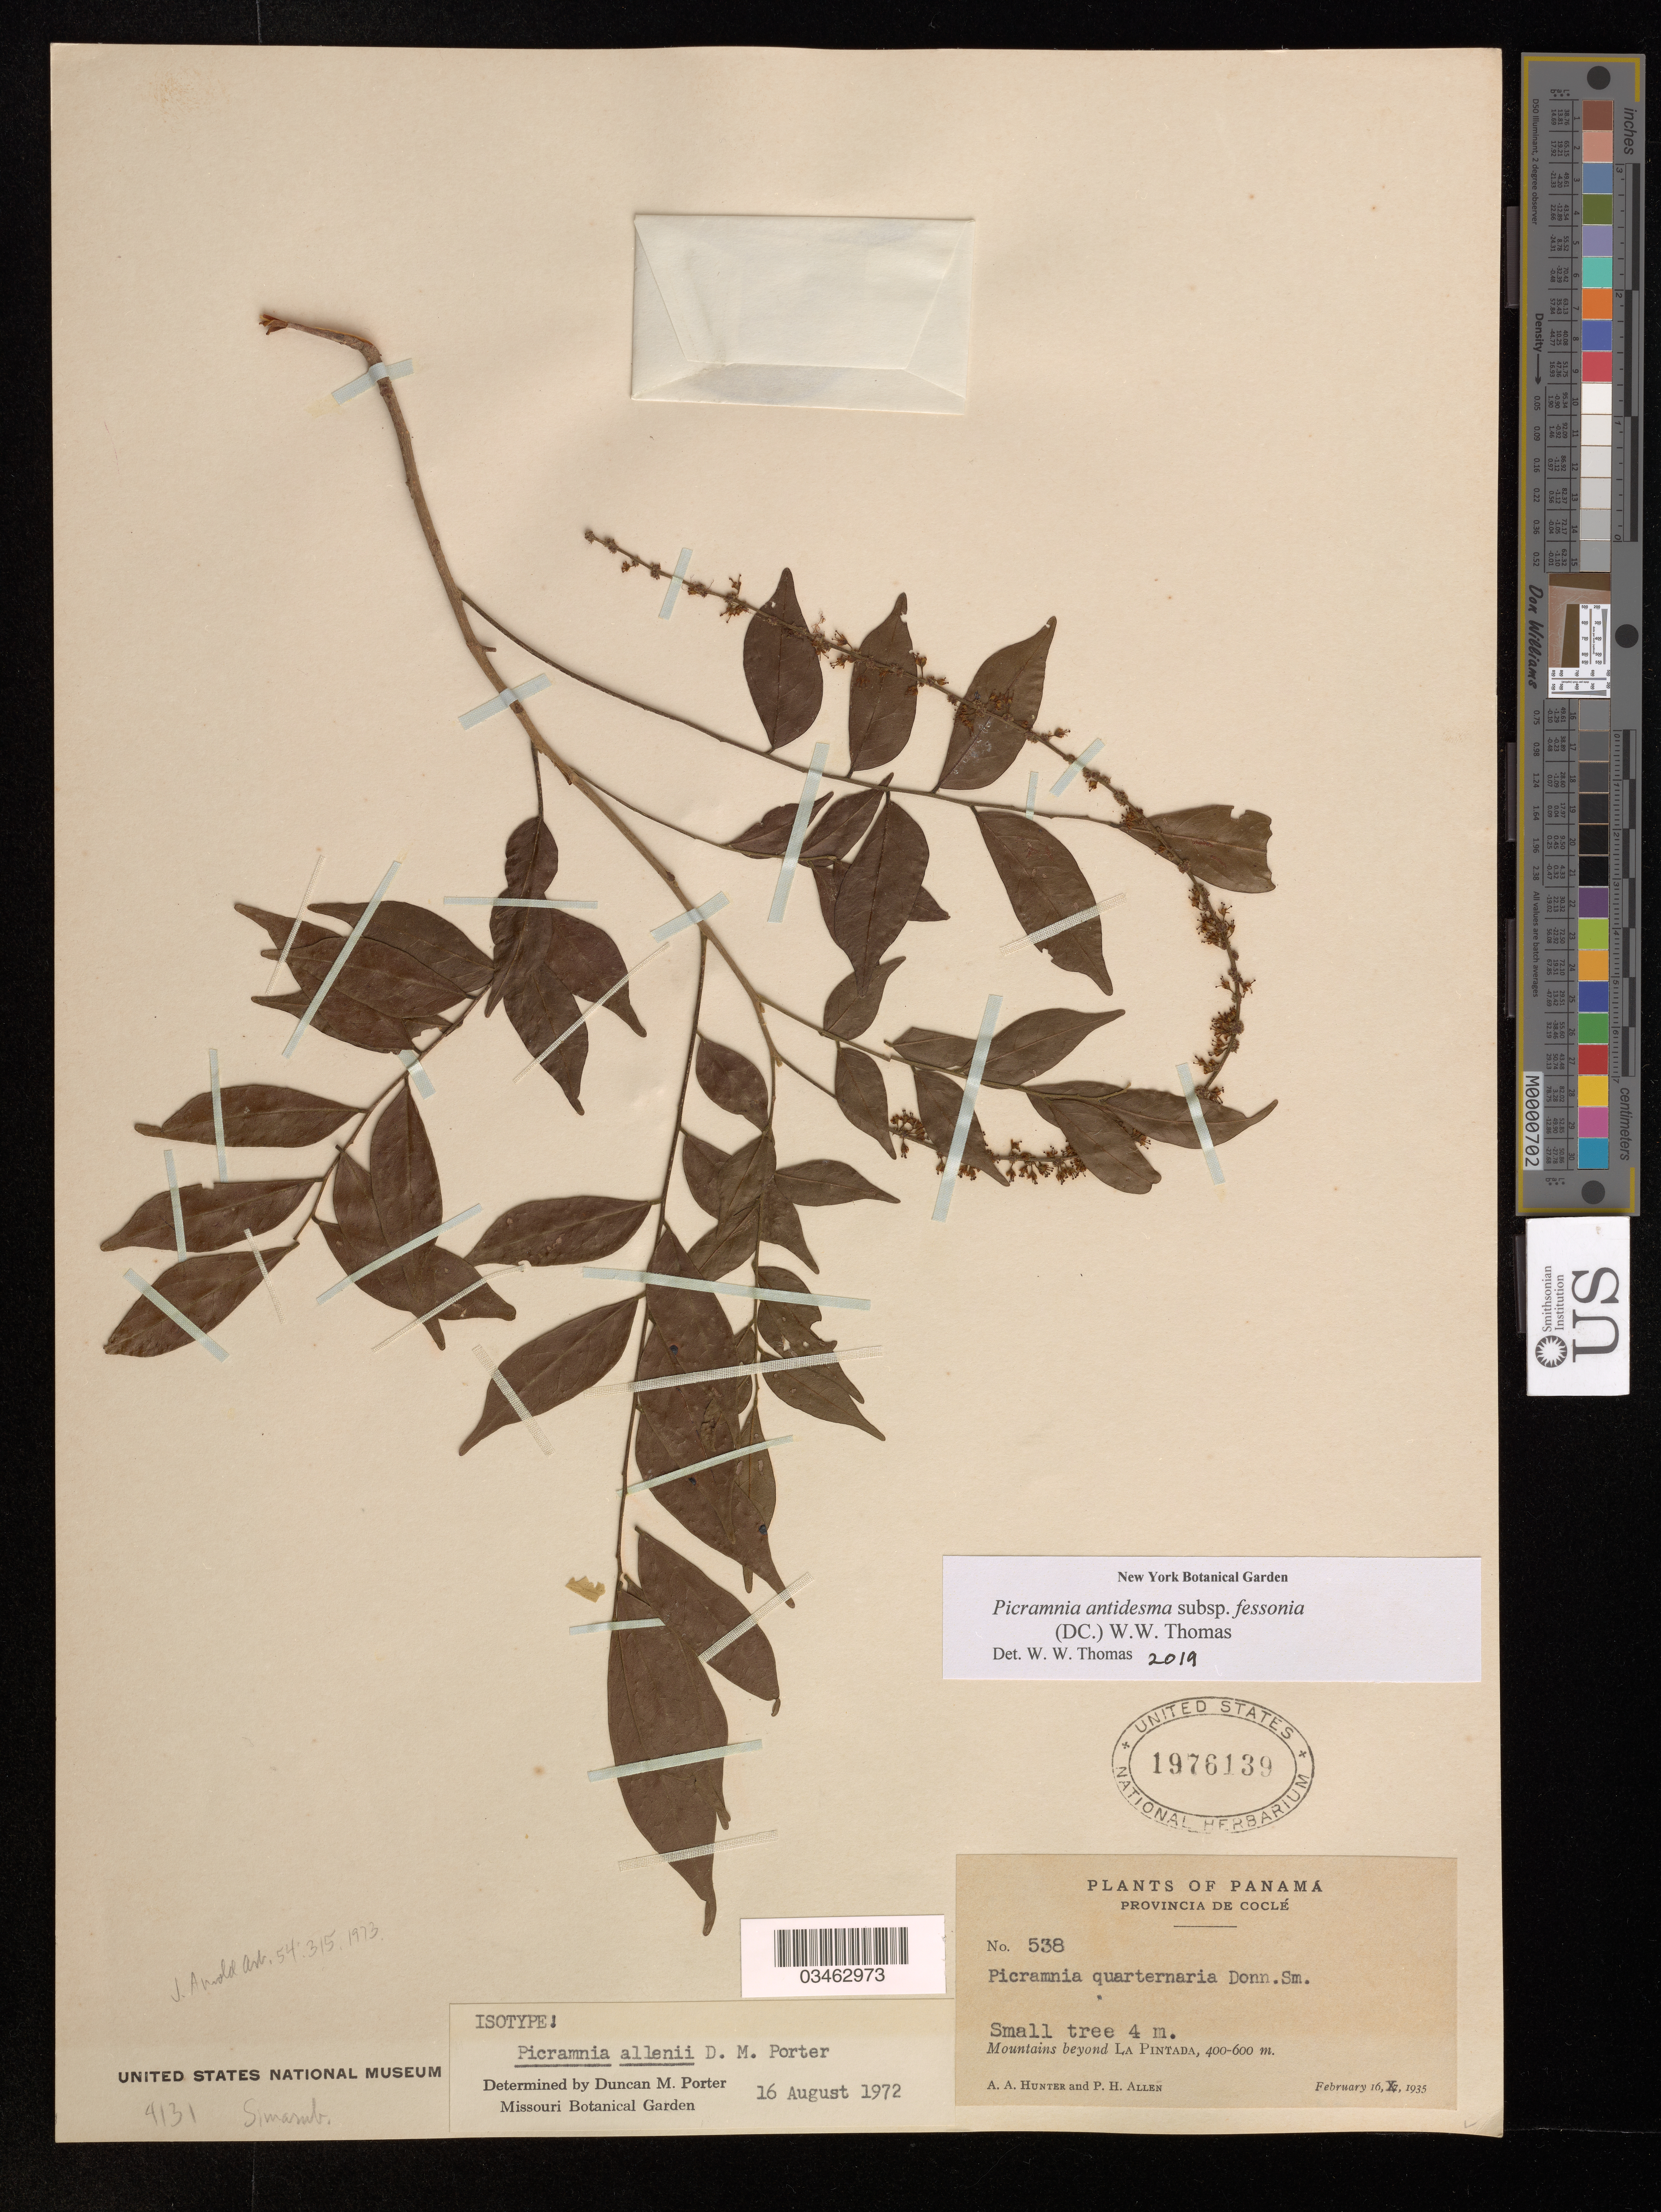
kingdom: Plantae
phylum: Tracheophyta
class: Magnoliopsida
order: Picramniales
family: Picramniaceae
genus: Picramnia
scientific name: Picramnia allenii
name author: D.M. Porter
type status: Isotype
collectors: A. Hunter & P. H. Allen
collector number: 538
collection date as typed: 16 Feb 1935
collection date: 1935-02-16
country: Panama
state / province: Coclé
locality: Mountains beyond La Pintada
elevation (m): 400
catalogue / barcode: US 1976139